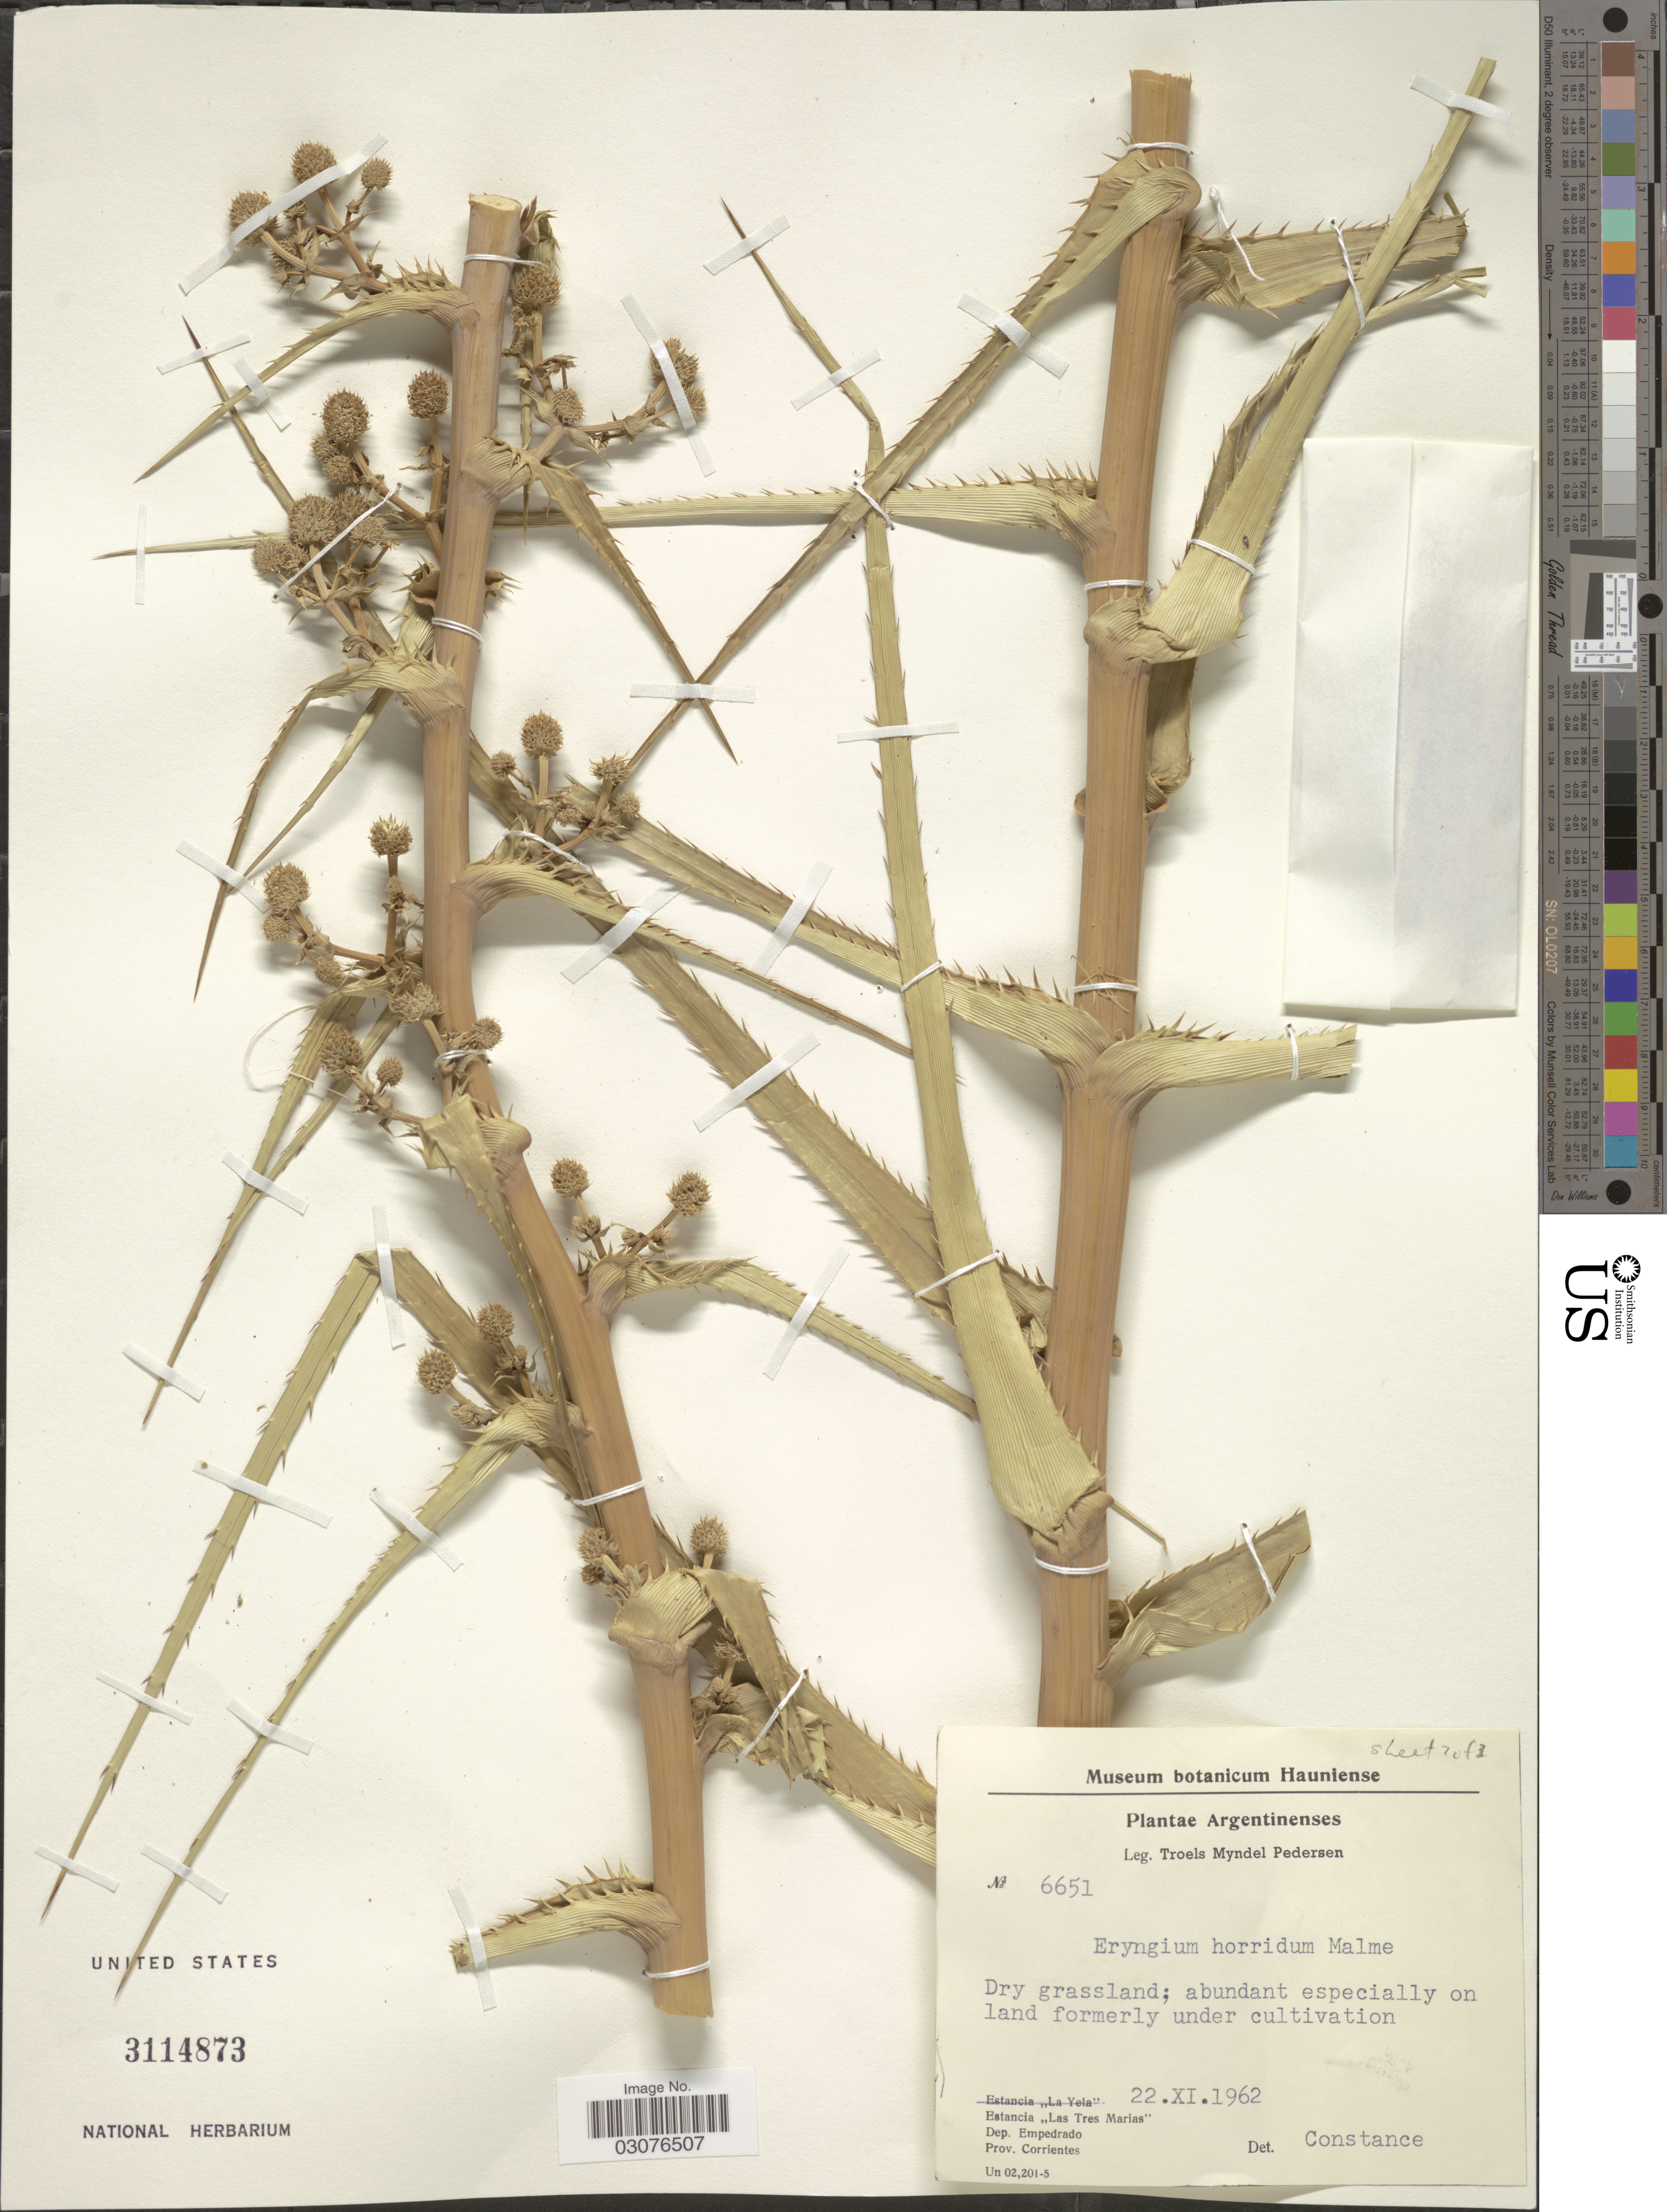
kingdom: Plantae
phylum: Tracheophyta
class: Magnoliopsida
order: Apiales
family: Apiaceae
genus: Eryngium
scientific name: Eryngium horridum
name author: Malme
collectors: T. Pederson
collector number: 6651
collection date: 1962-11-22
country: Argentina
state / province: Corrientes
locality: Estancia "Las Tres Marias". Dep. Empedrado.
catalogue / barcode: US 3114873